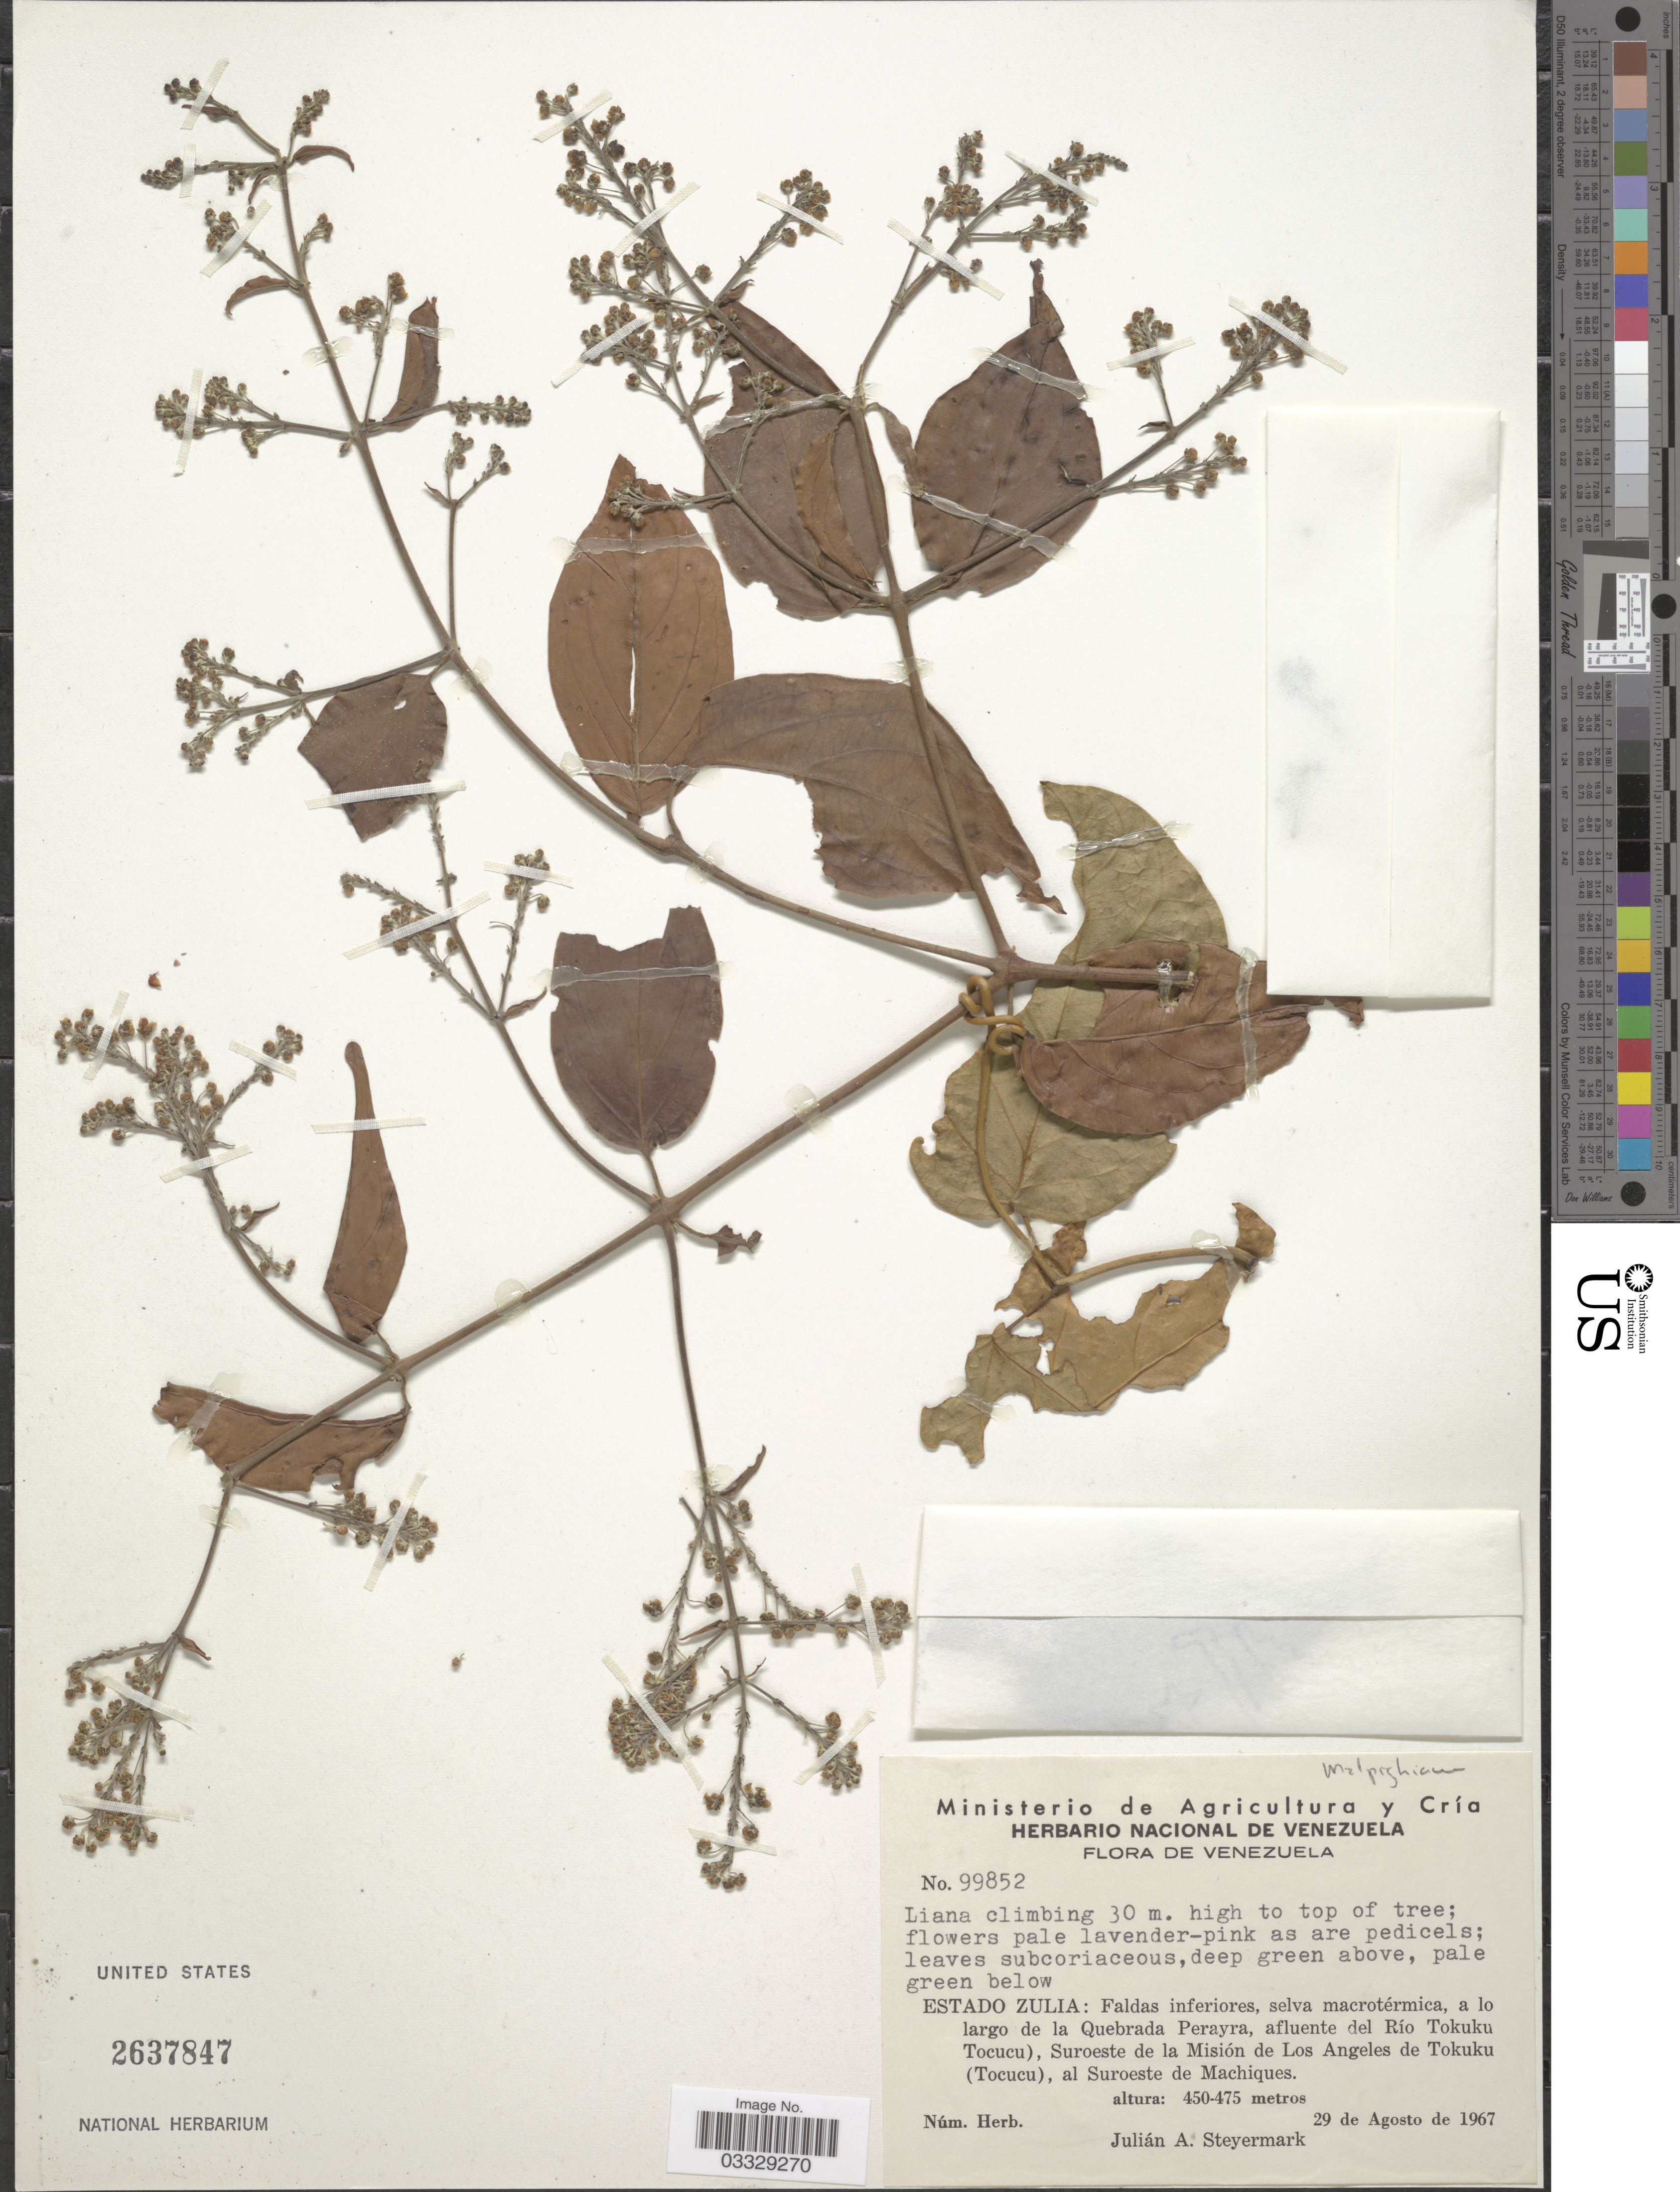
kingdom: Plantae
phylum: Tracheophyta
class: Magnoliopsida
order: Malpighiales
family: Malpighiaceae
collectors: J. Steyermark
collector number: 99852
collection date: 1967-08-29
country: Venezuela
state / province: Zulia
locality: Faldas inferiores, selva macrotérmica, a lo largo de la Quebrada Perayra, afluente del Río Tokuku Tocucu), Suroeste de la Misión de Los Angeles de Tokuku (Tocucu), al Suroeste de Machiques.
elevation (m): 450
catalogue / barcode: US 2637847